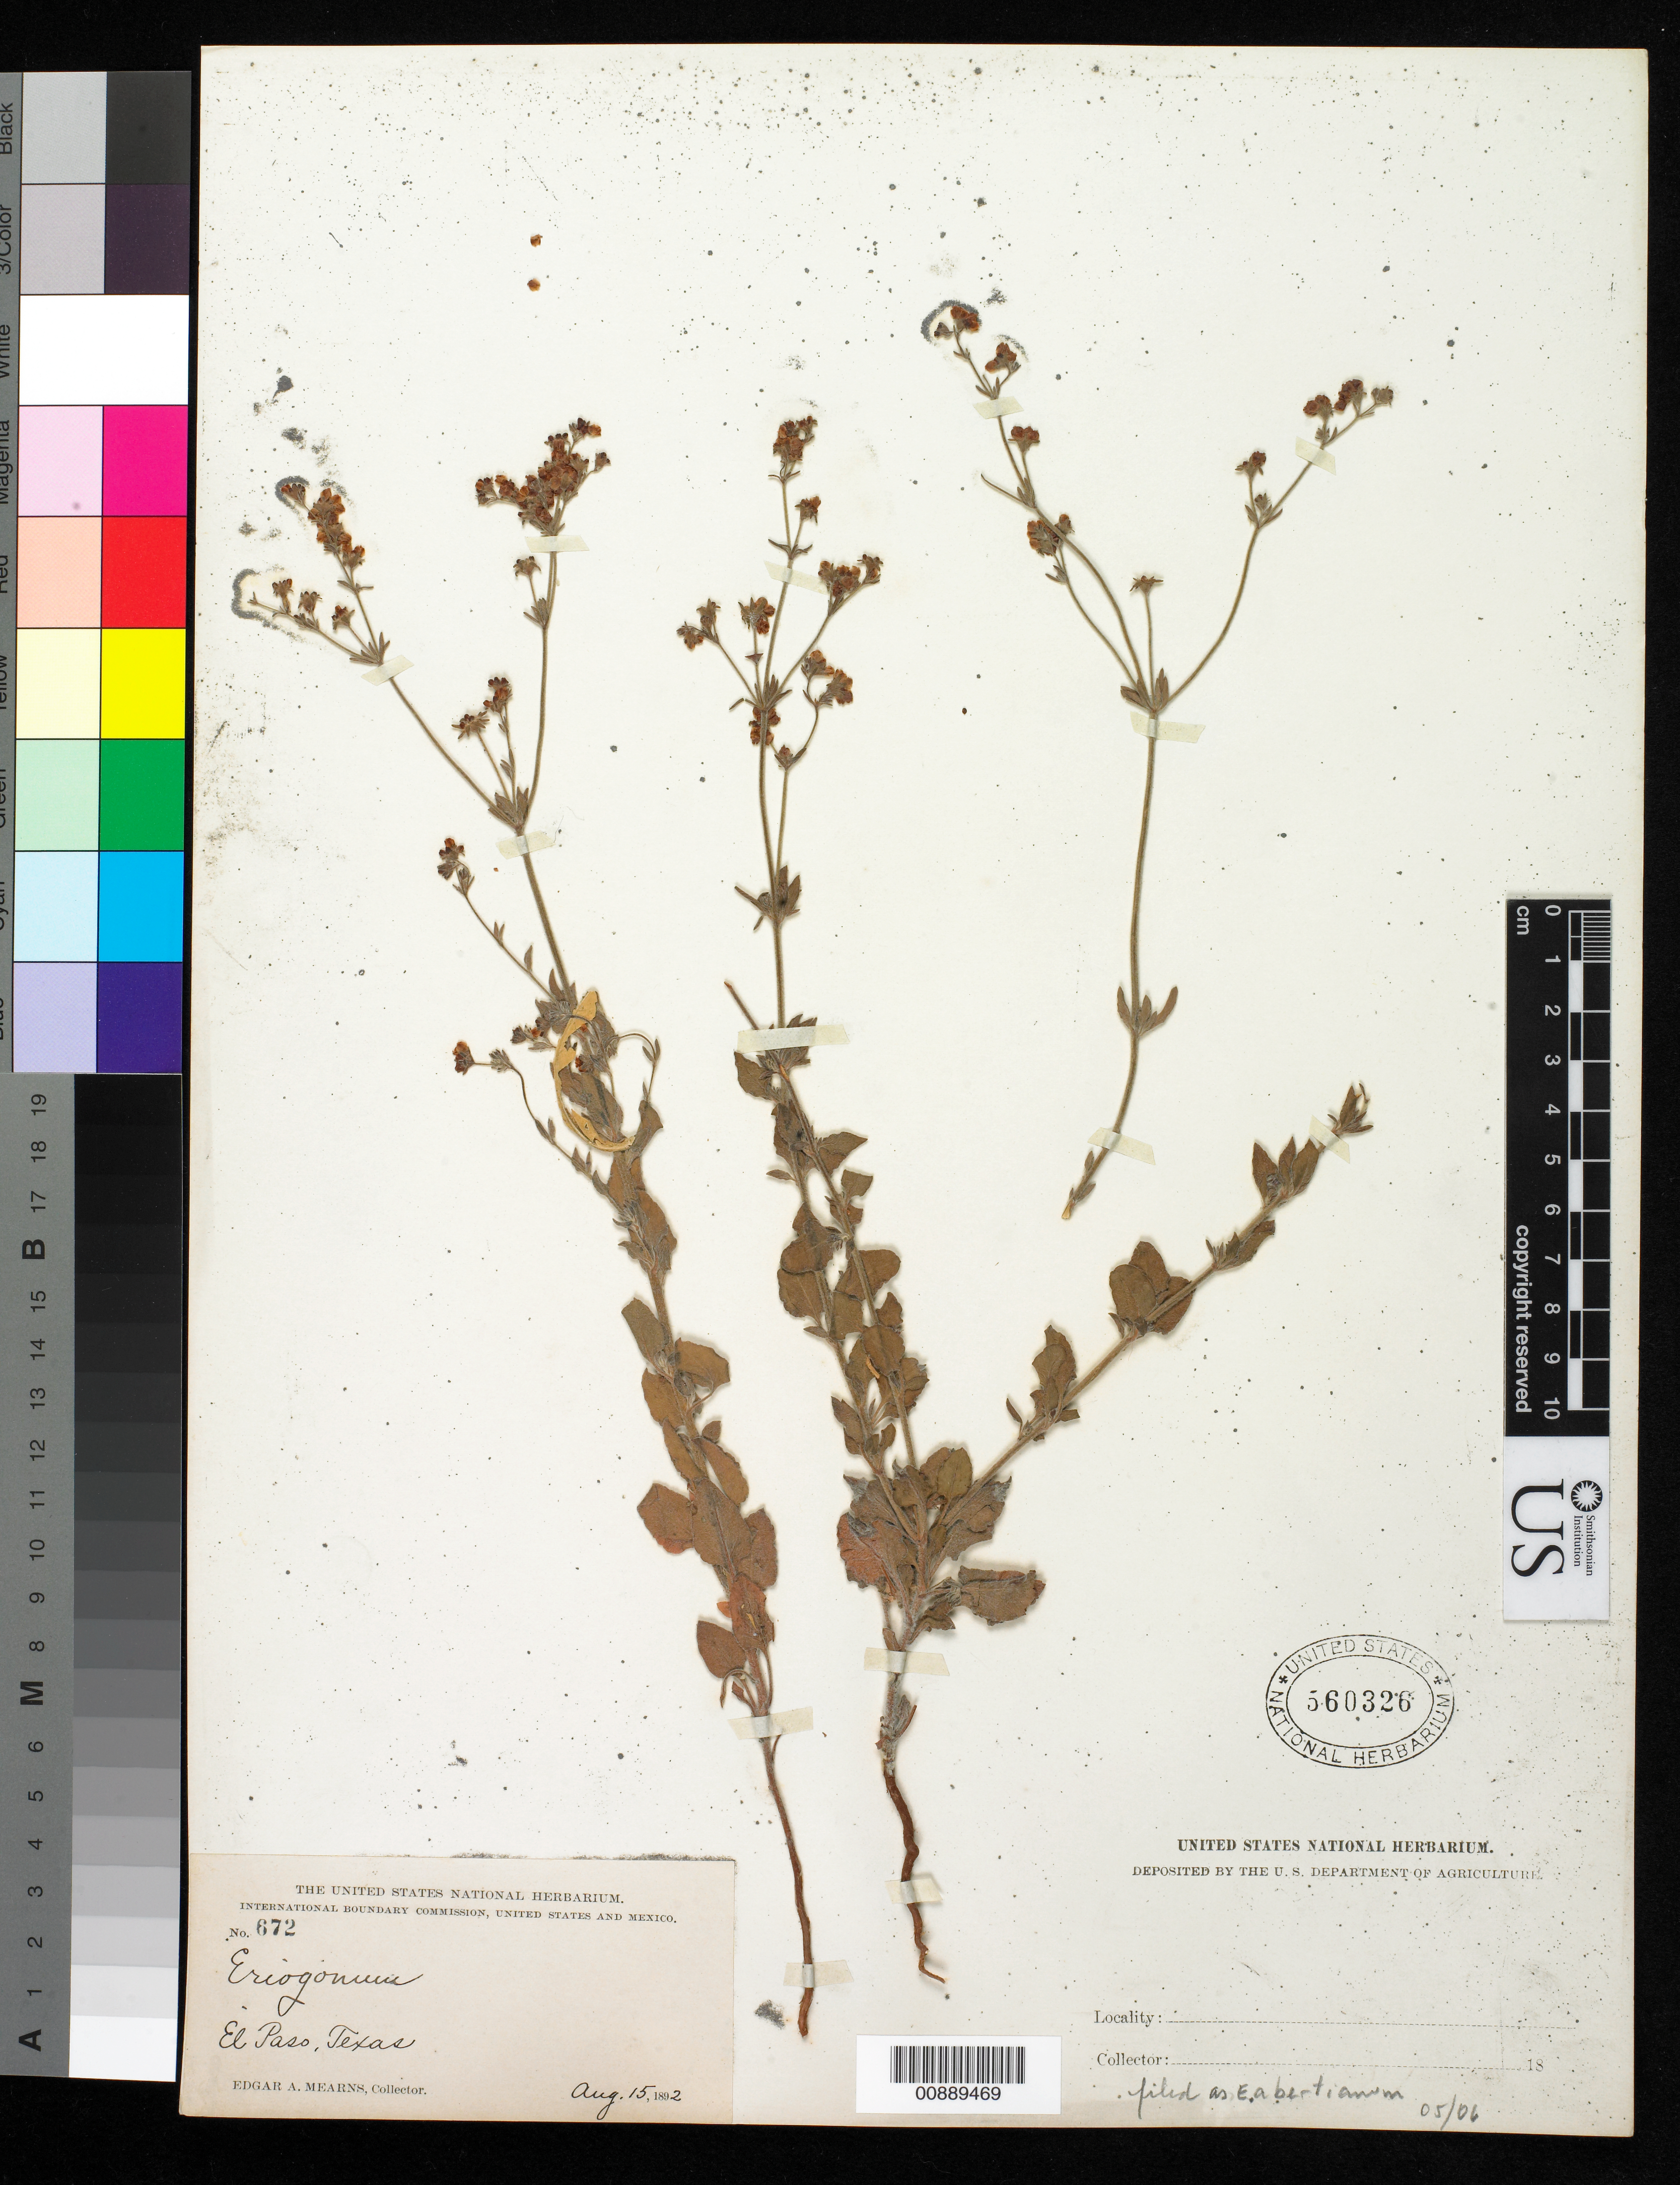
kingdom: Plantae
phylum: Tracheophyta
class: Magnoliopsida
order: Caryophyllales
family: Polygonaceae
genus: Eriogonum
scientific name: Eriogonum abertianum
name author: Torr.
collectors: E. A. Mearns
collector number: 672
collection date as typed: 15 Aug 1892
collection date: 1892-08-15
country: United States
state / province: Texas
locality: El Paso, Texas.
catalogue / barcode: US 560326